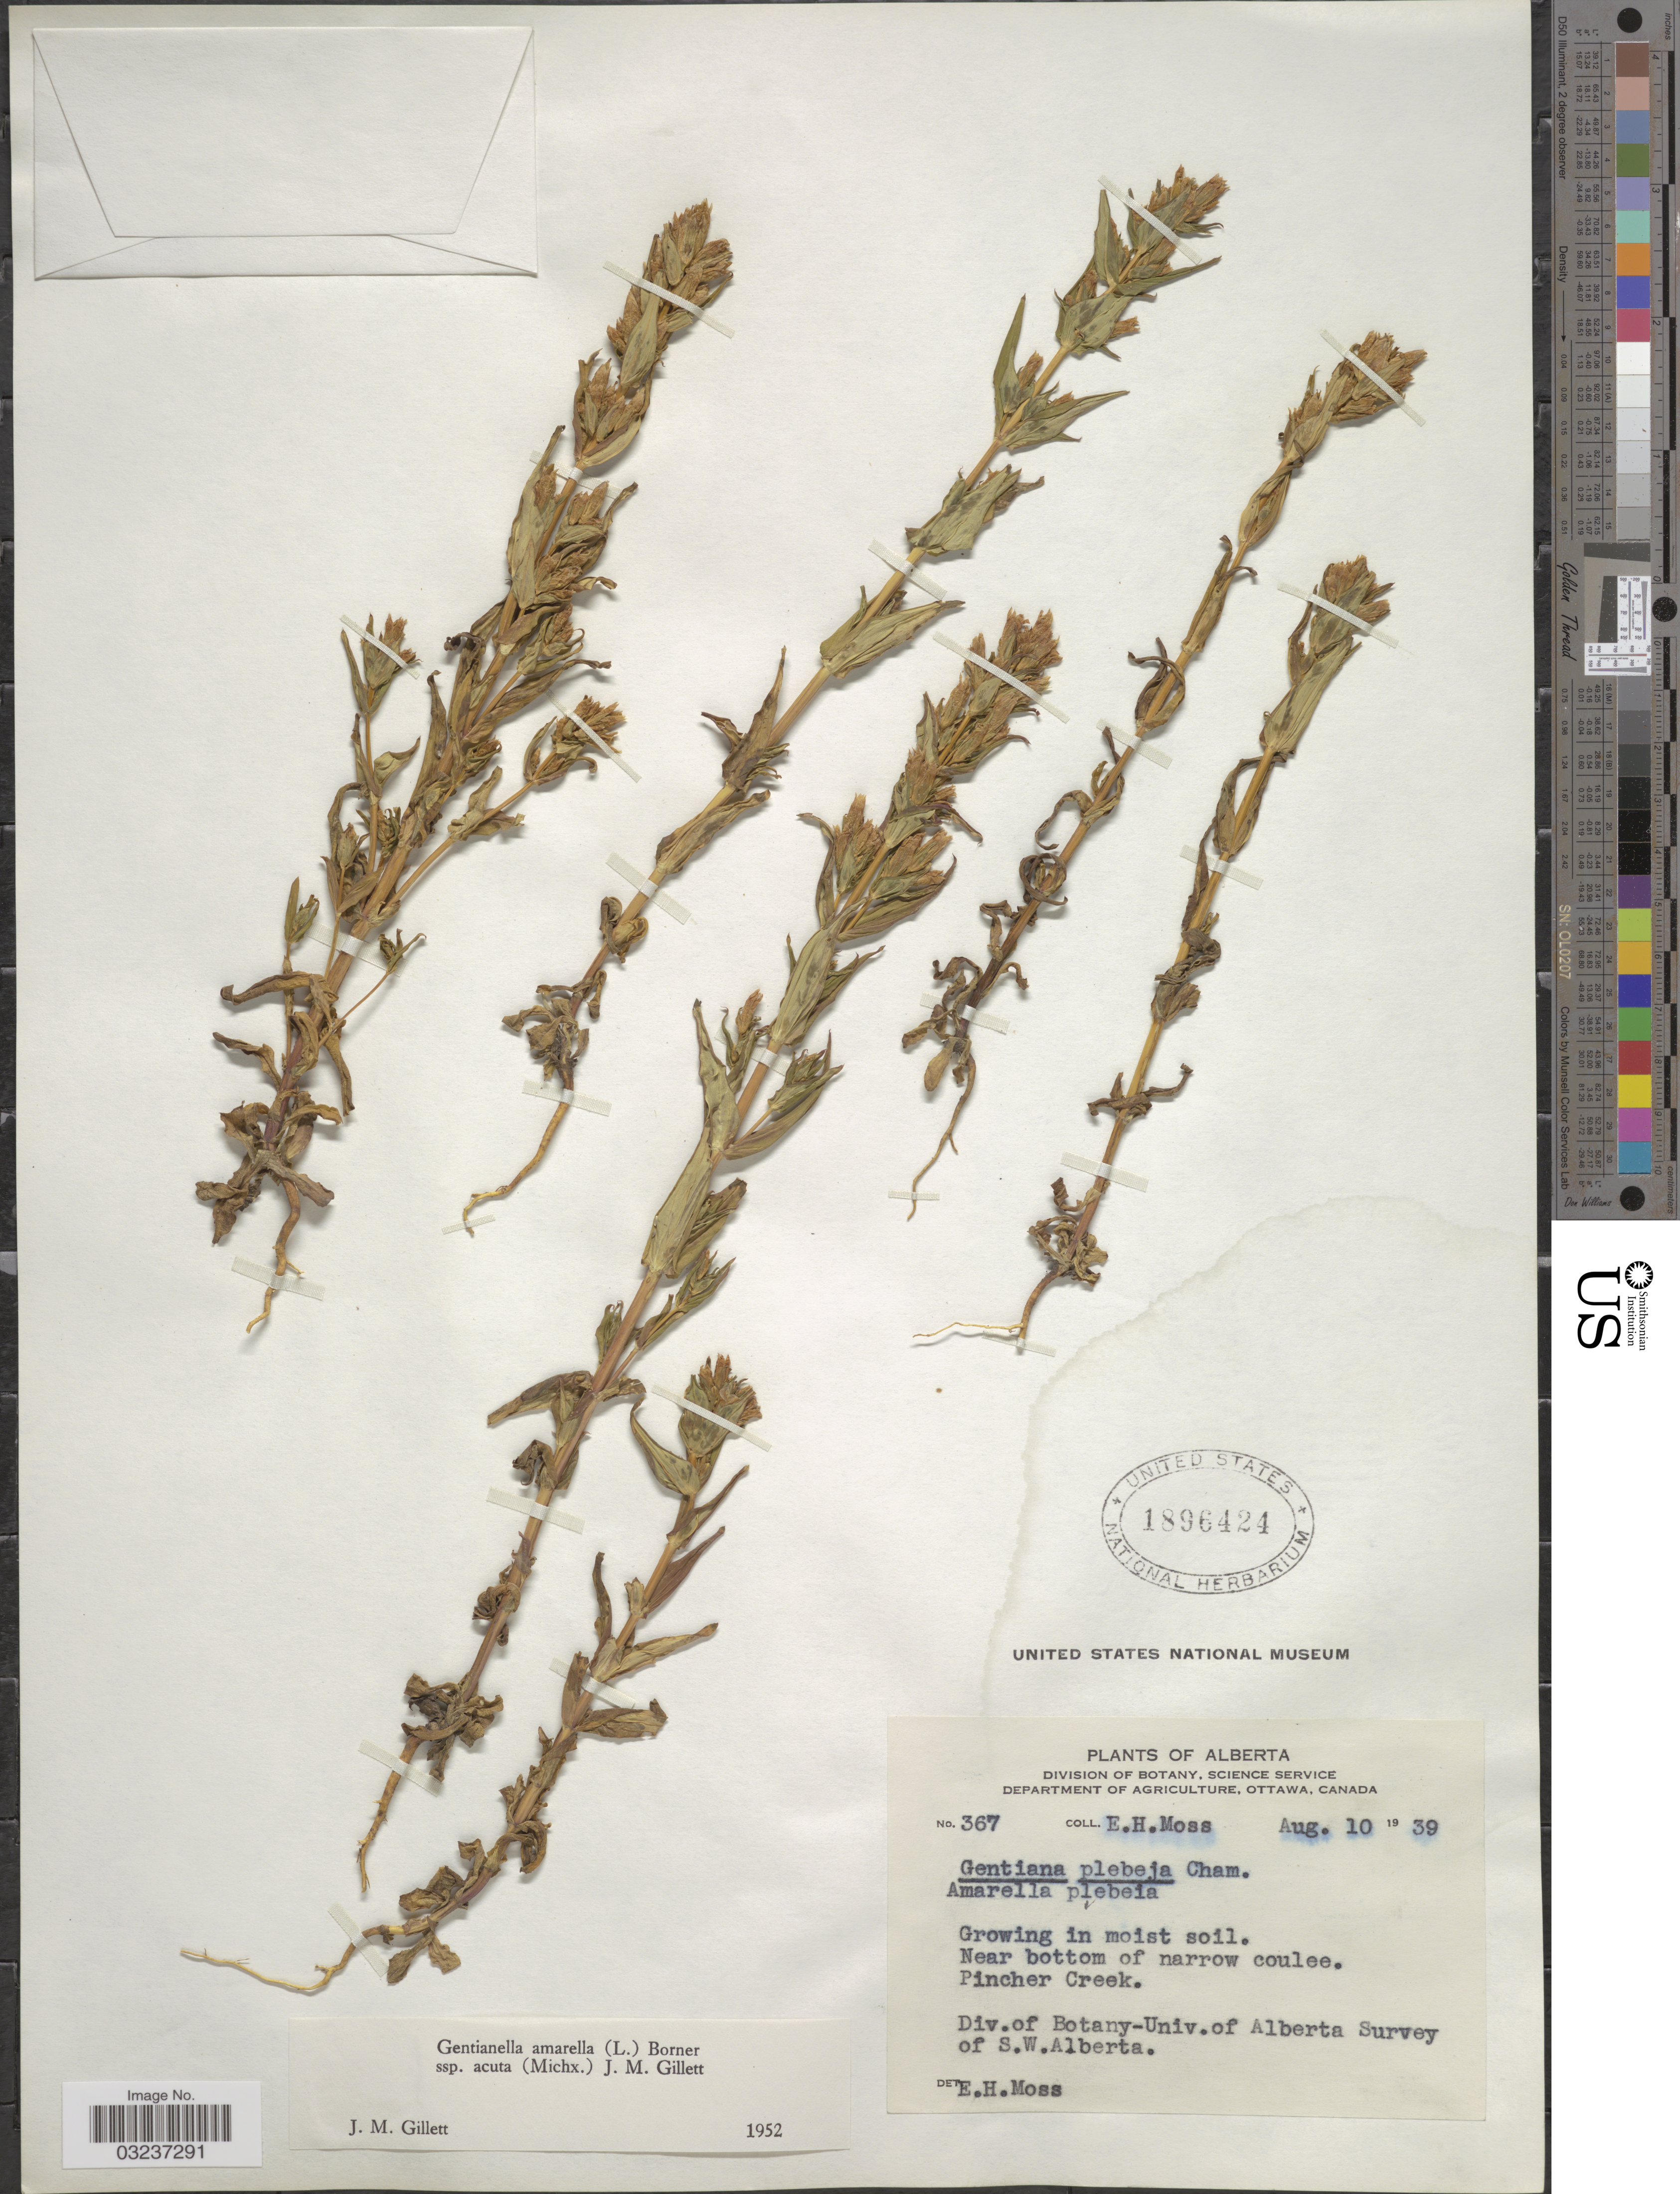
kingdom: Plantae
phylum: Tracheophyta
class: Magnoliopsida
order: Gentianales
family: Gentianaceae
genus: Gentianella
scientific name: Gentianella amarella subsp. acuta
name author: (Michx.) J.M. Gillett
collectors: E. Moss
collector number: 367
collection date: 1939-08-10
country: Canada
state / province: Alberta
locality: Near bottom of narrow coulee. Pincher Creek. Div. of Botany-Univ. of Alberta Survey of S. W. Alberta.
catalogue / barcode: US 1896424